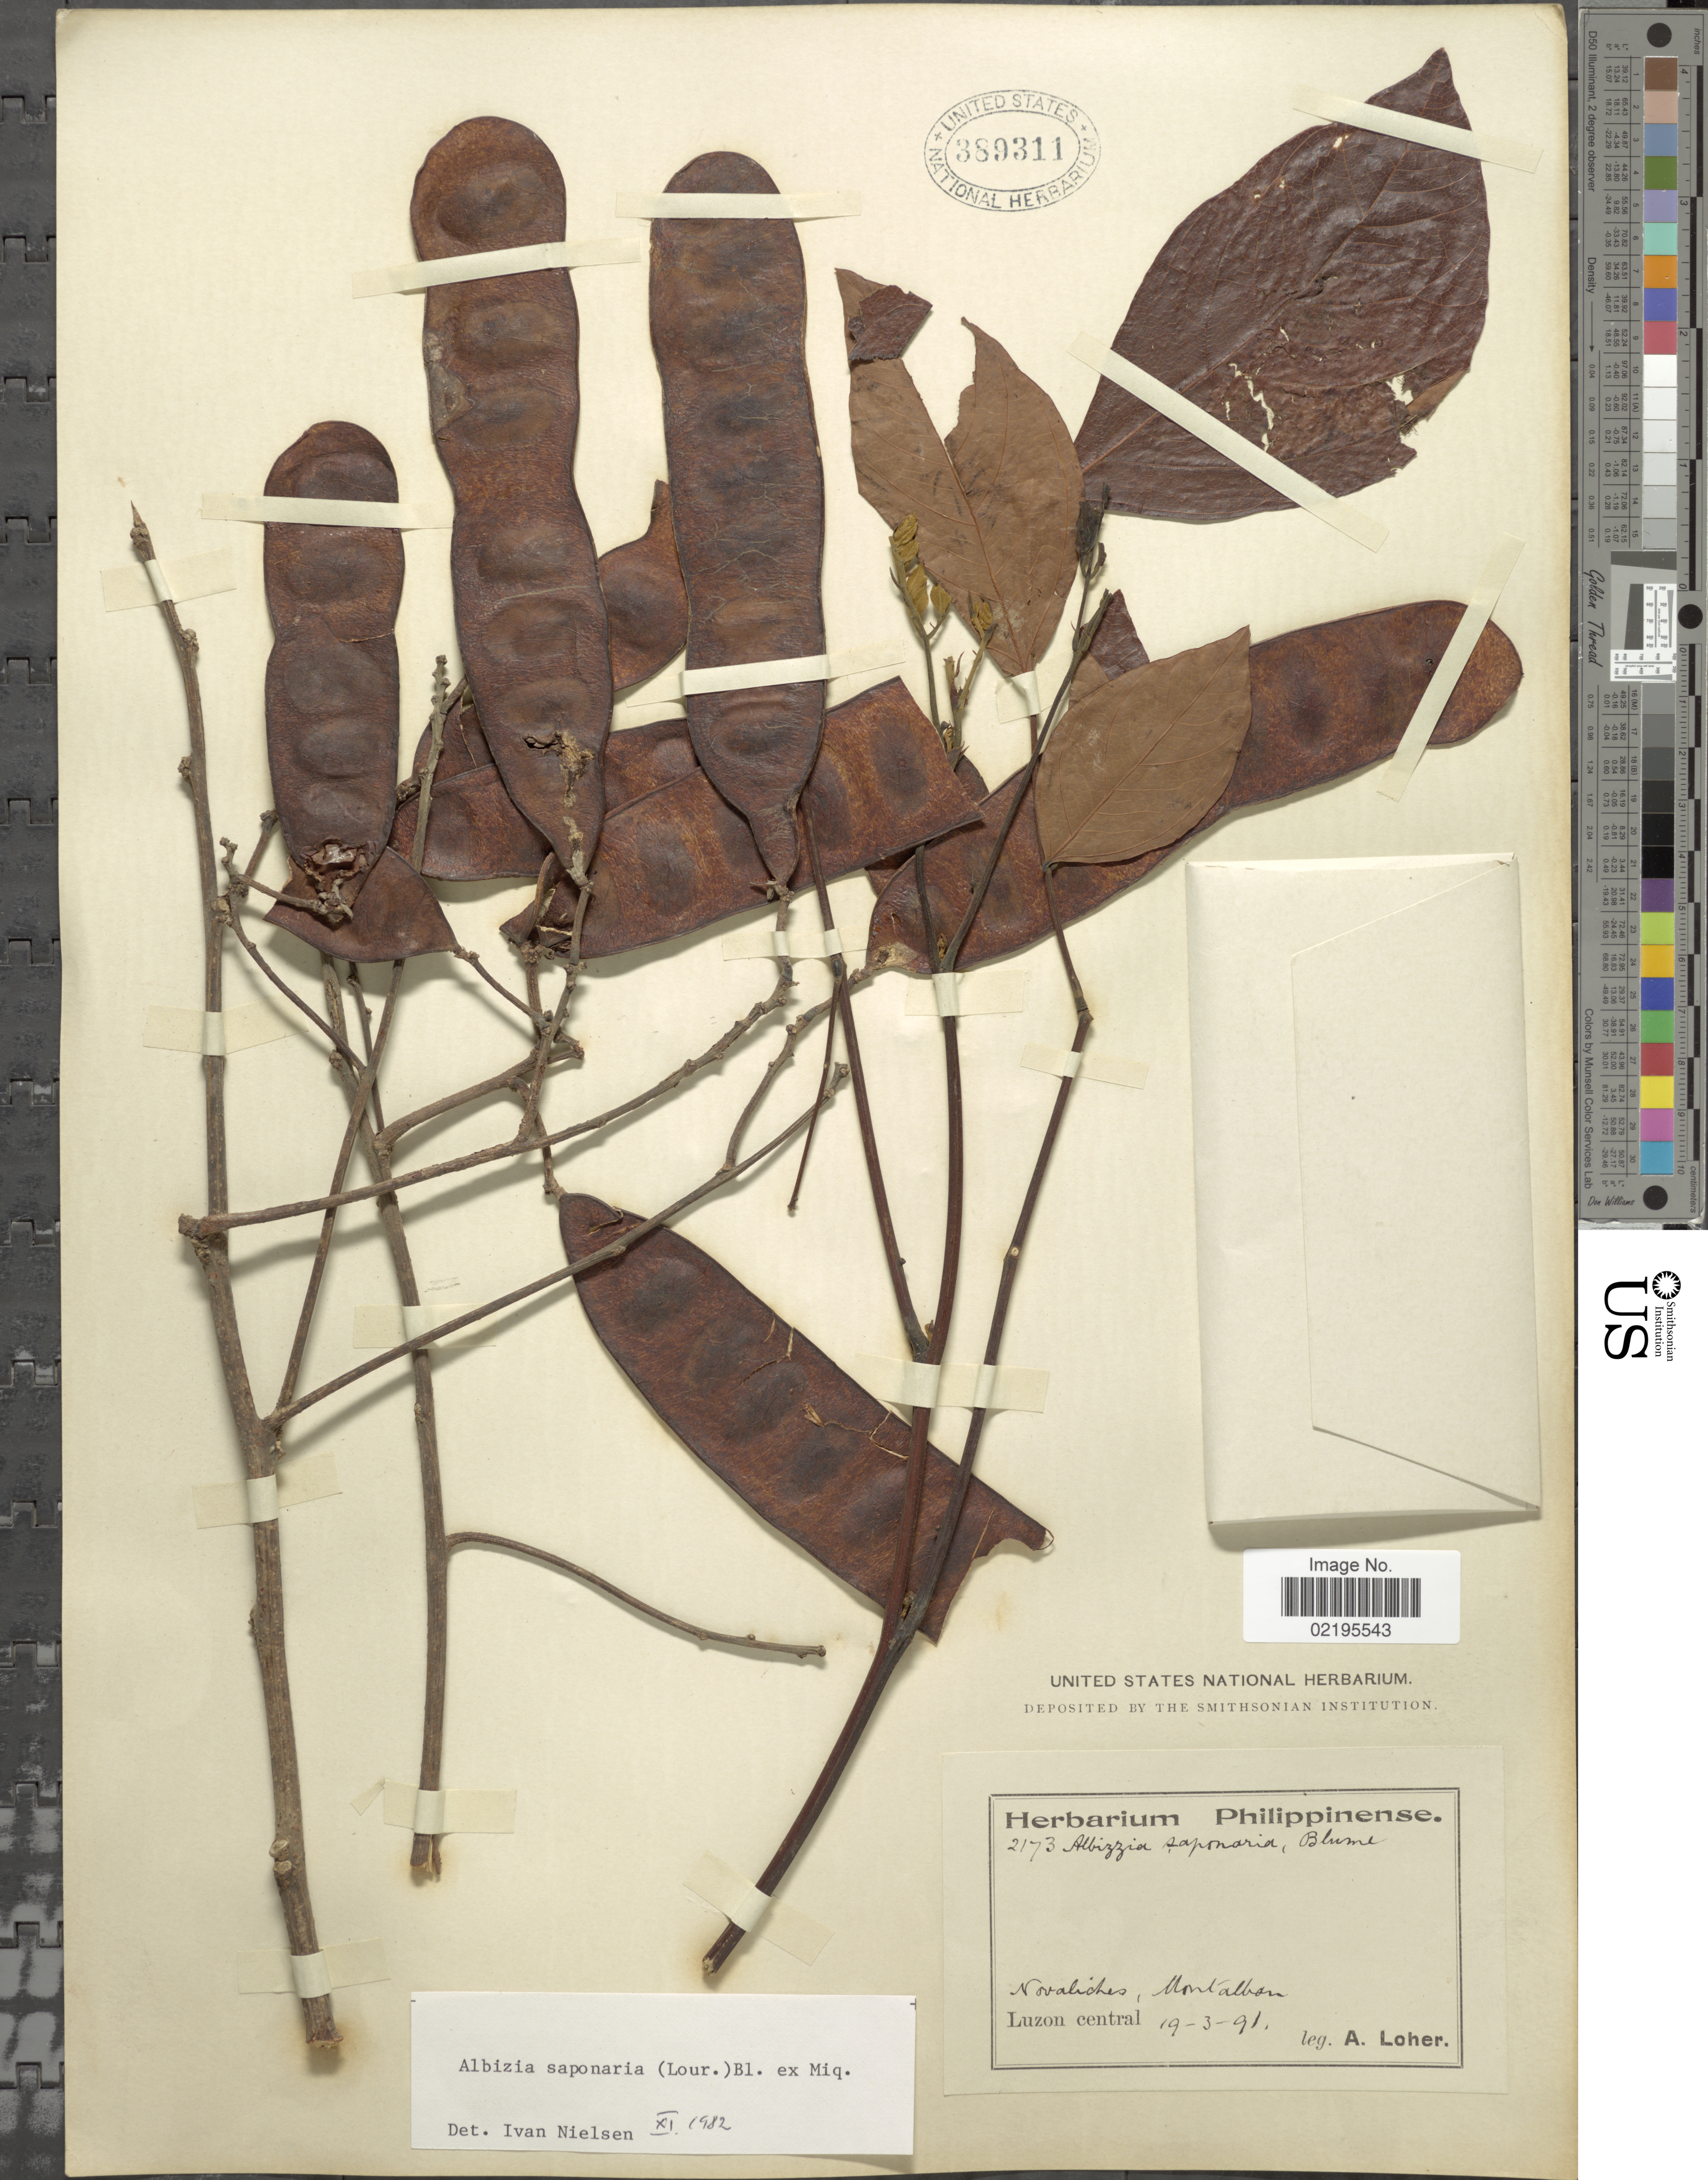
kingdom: Plantae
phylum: Tracheophyta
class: Magnoliopsida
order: Fabales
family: Fabaceae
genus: Albizia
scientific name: Albizia saponaria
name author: (Lour.) Blume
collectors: A. Loher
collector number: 2173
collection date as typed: Transcribed d/m/y: 19/3/91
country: Philippines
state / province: Central Luzon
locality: Novaliches, Montalban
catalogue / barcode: US 389311